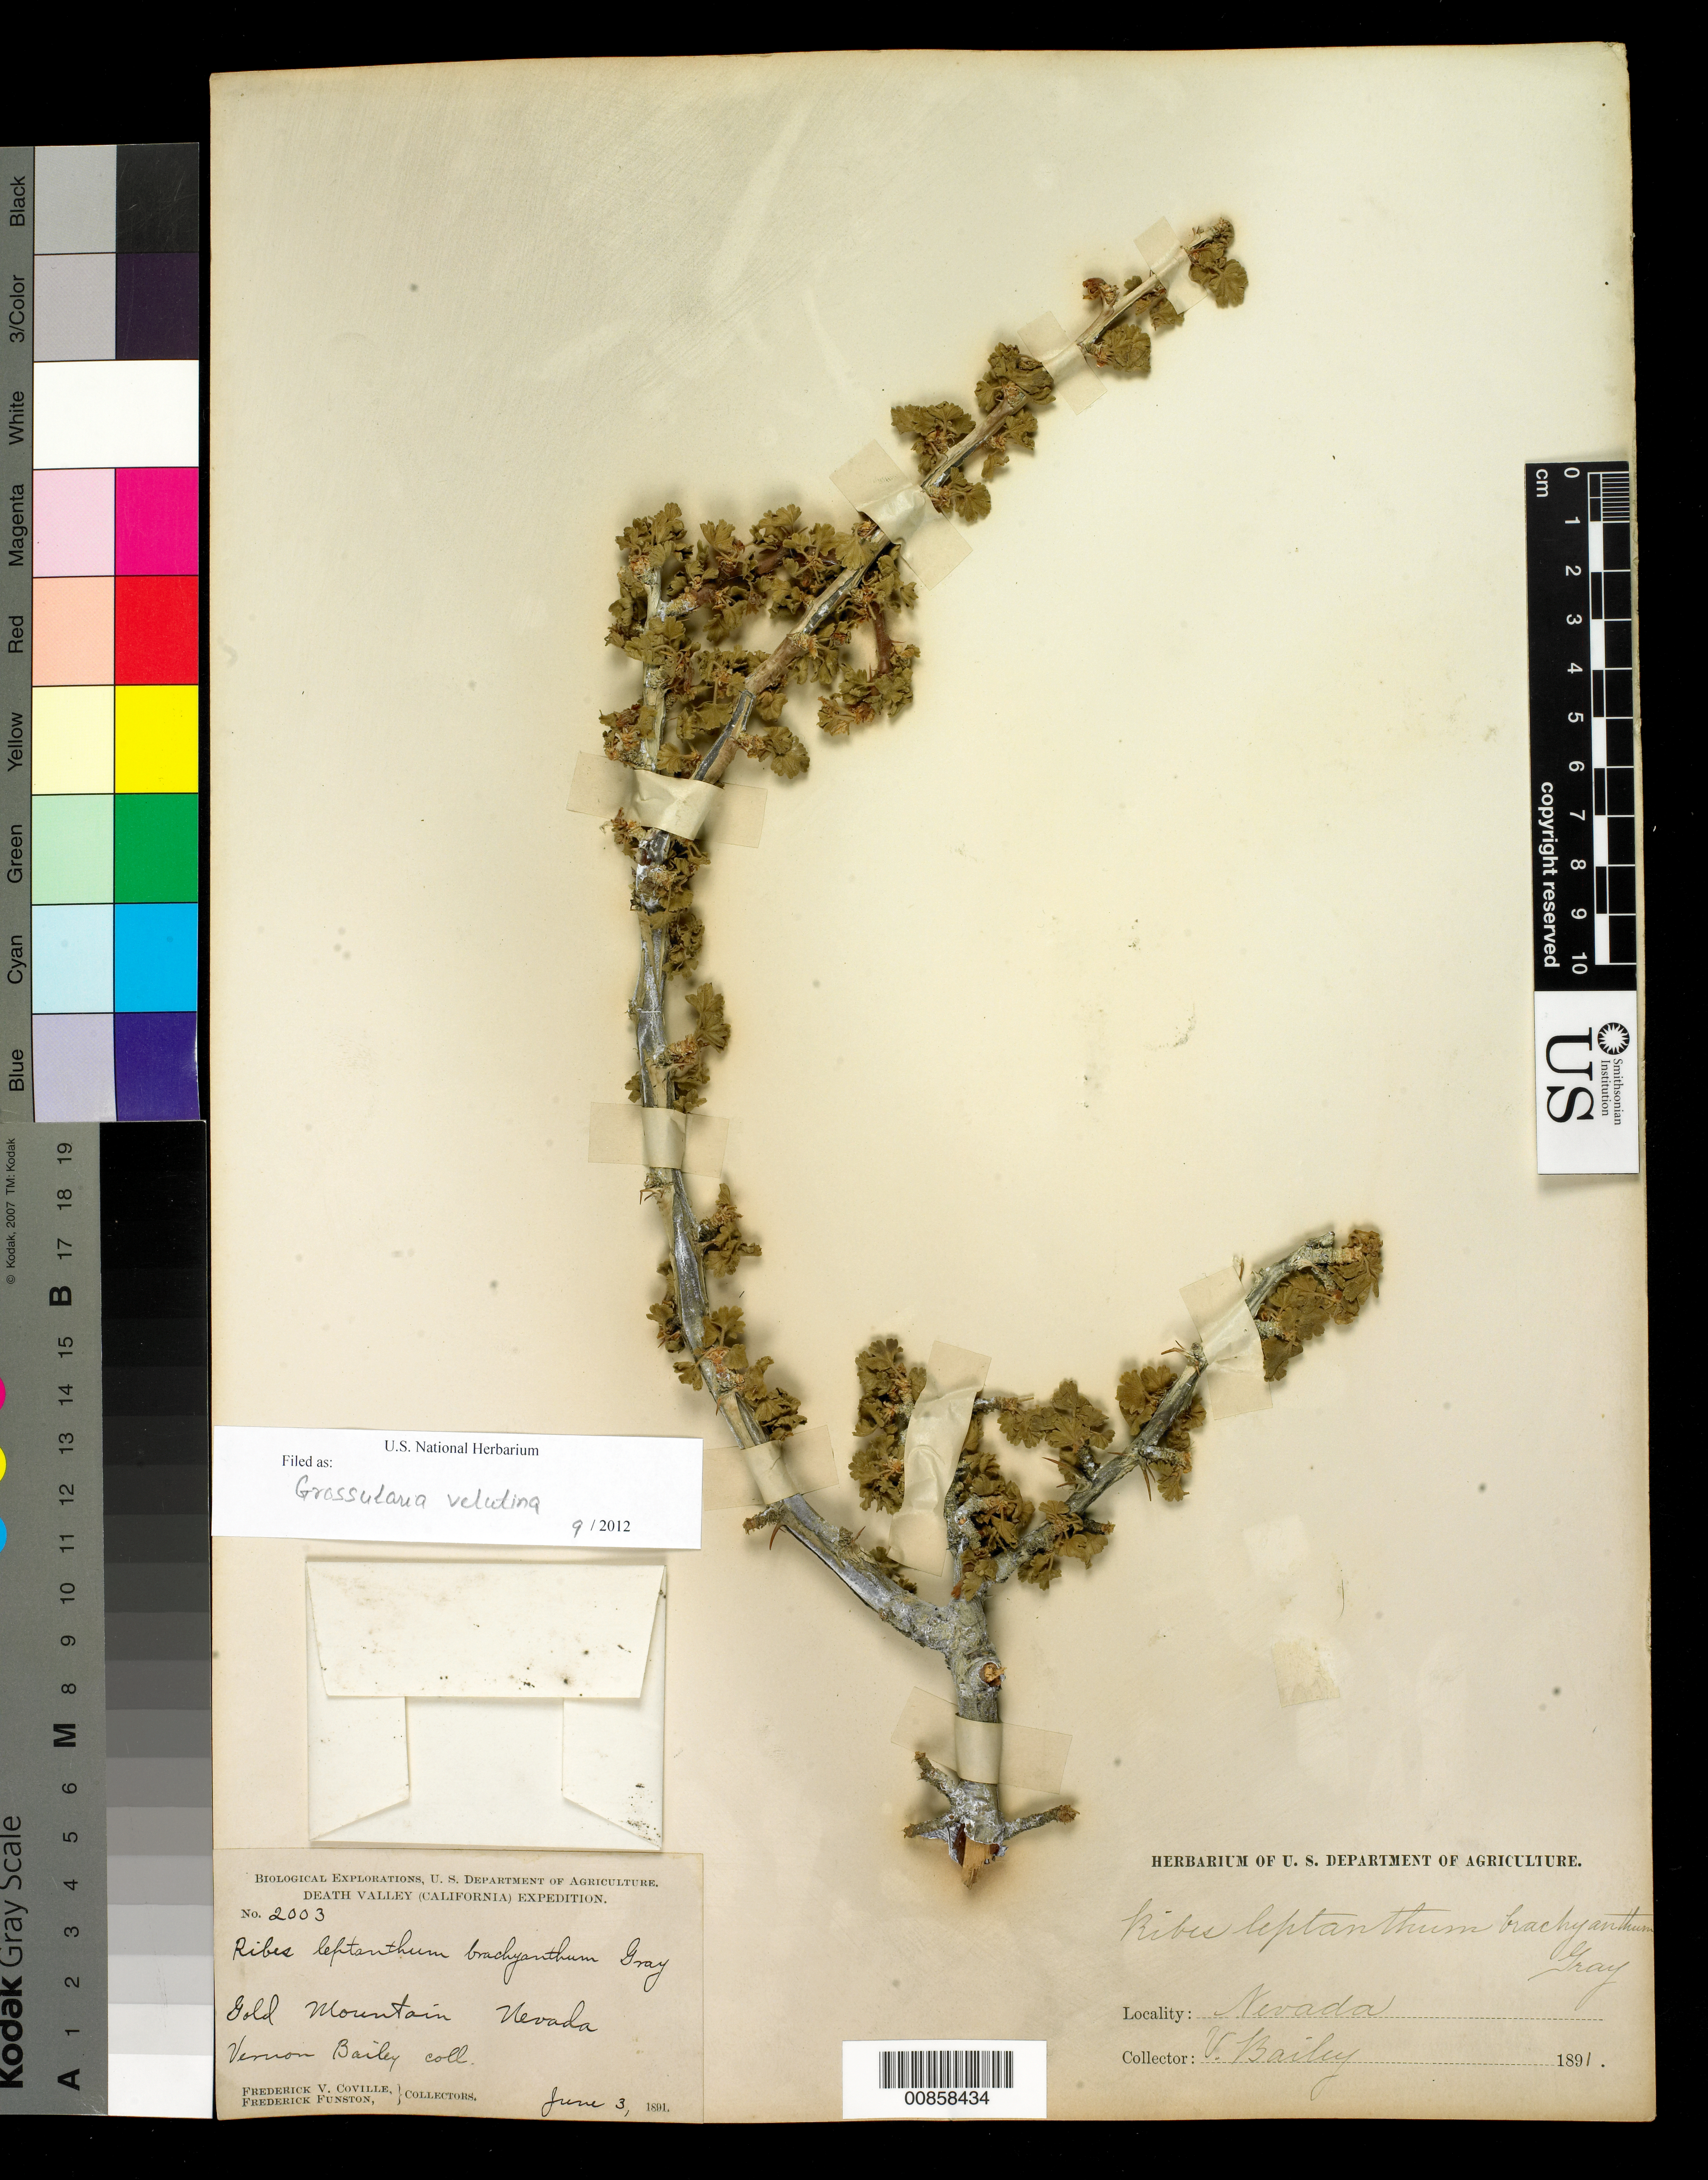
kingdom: Plantae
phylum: Tracheophyta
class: Magnoliopsida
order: Saxifragales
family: Grossulariaceae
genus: Ribes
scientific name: Ribes velutinum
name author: Greene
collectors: V. O. Bailey, F. Funston & F. V. Coville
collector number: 2003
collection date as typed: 03 Jun 1891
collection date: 1891-06-03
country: United States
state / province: Nevada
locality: Gold Mt.